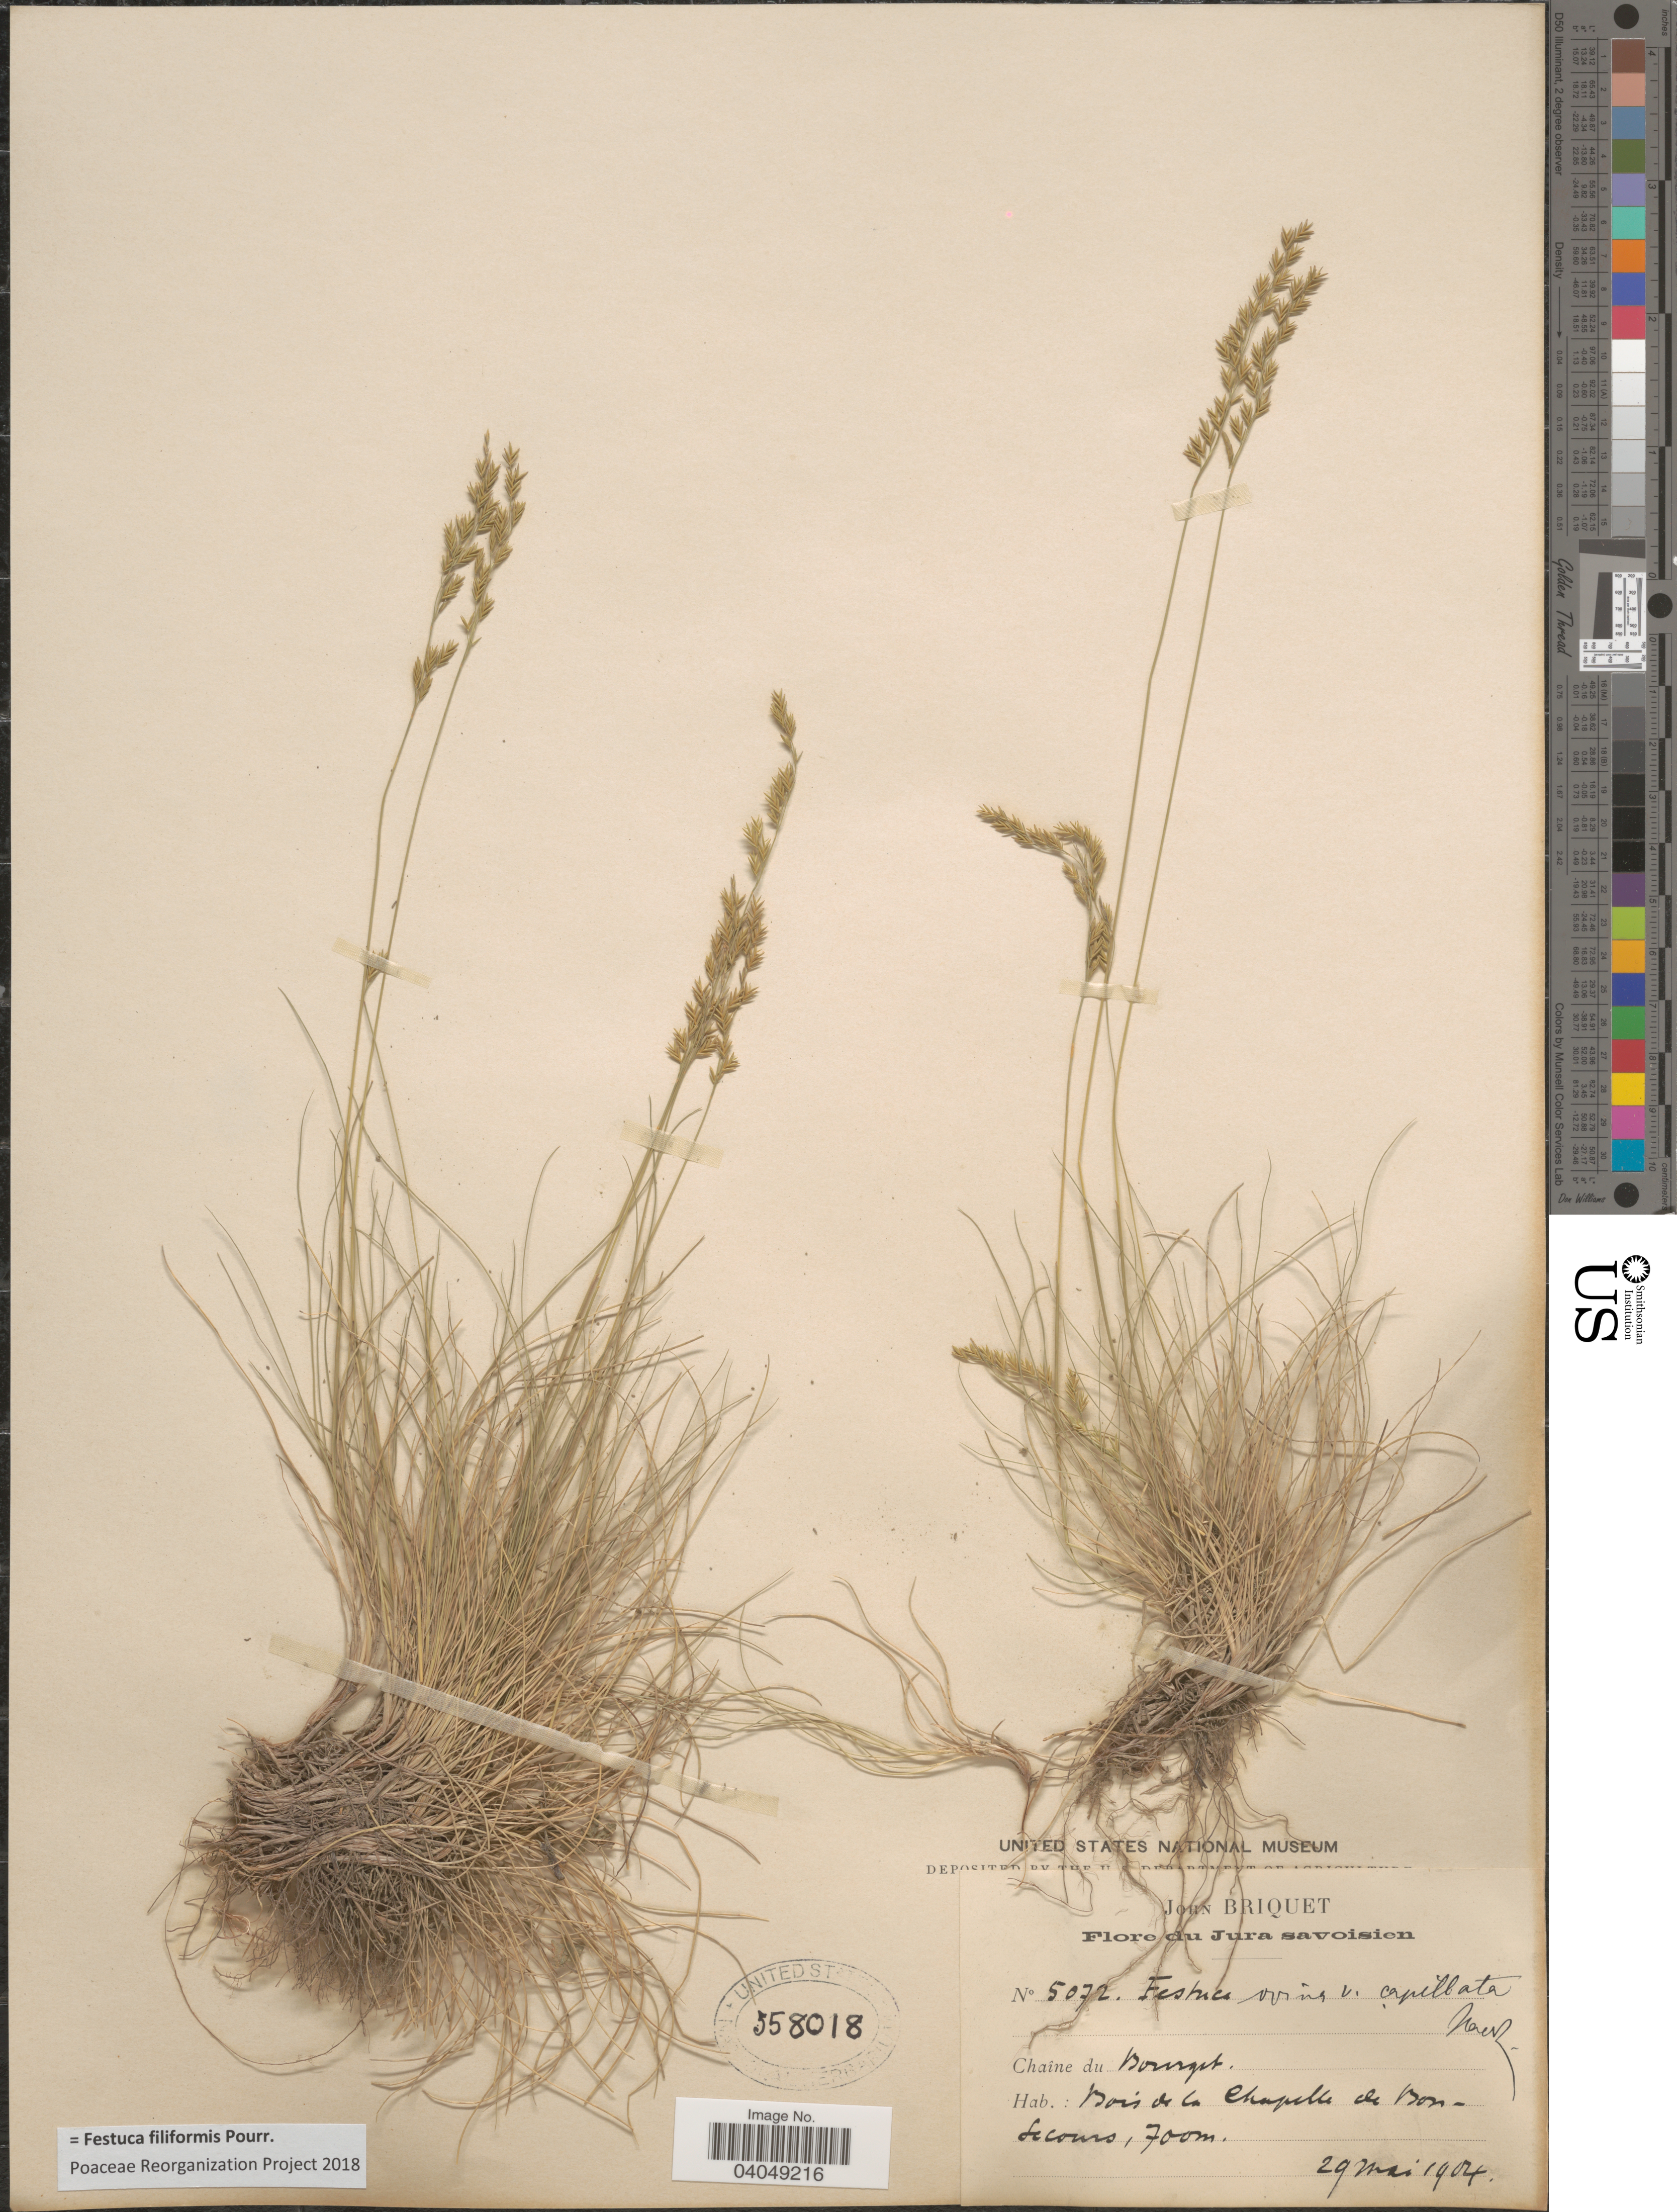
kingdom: Plantae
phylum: Tracheophyta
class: Liliopsida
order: Poales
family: Poaceae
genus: Festuca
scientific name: Festuca filiformis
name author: Pourr.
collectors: J. I. Briquet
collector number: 5072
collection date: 1904-05-29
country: France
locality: Jura savoisien. Chaîne du Bourget. Bois de la Chapelle de Bon-Secours.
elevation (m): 700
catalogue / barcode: US 558018